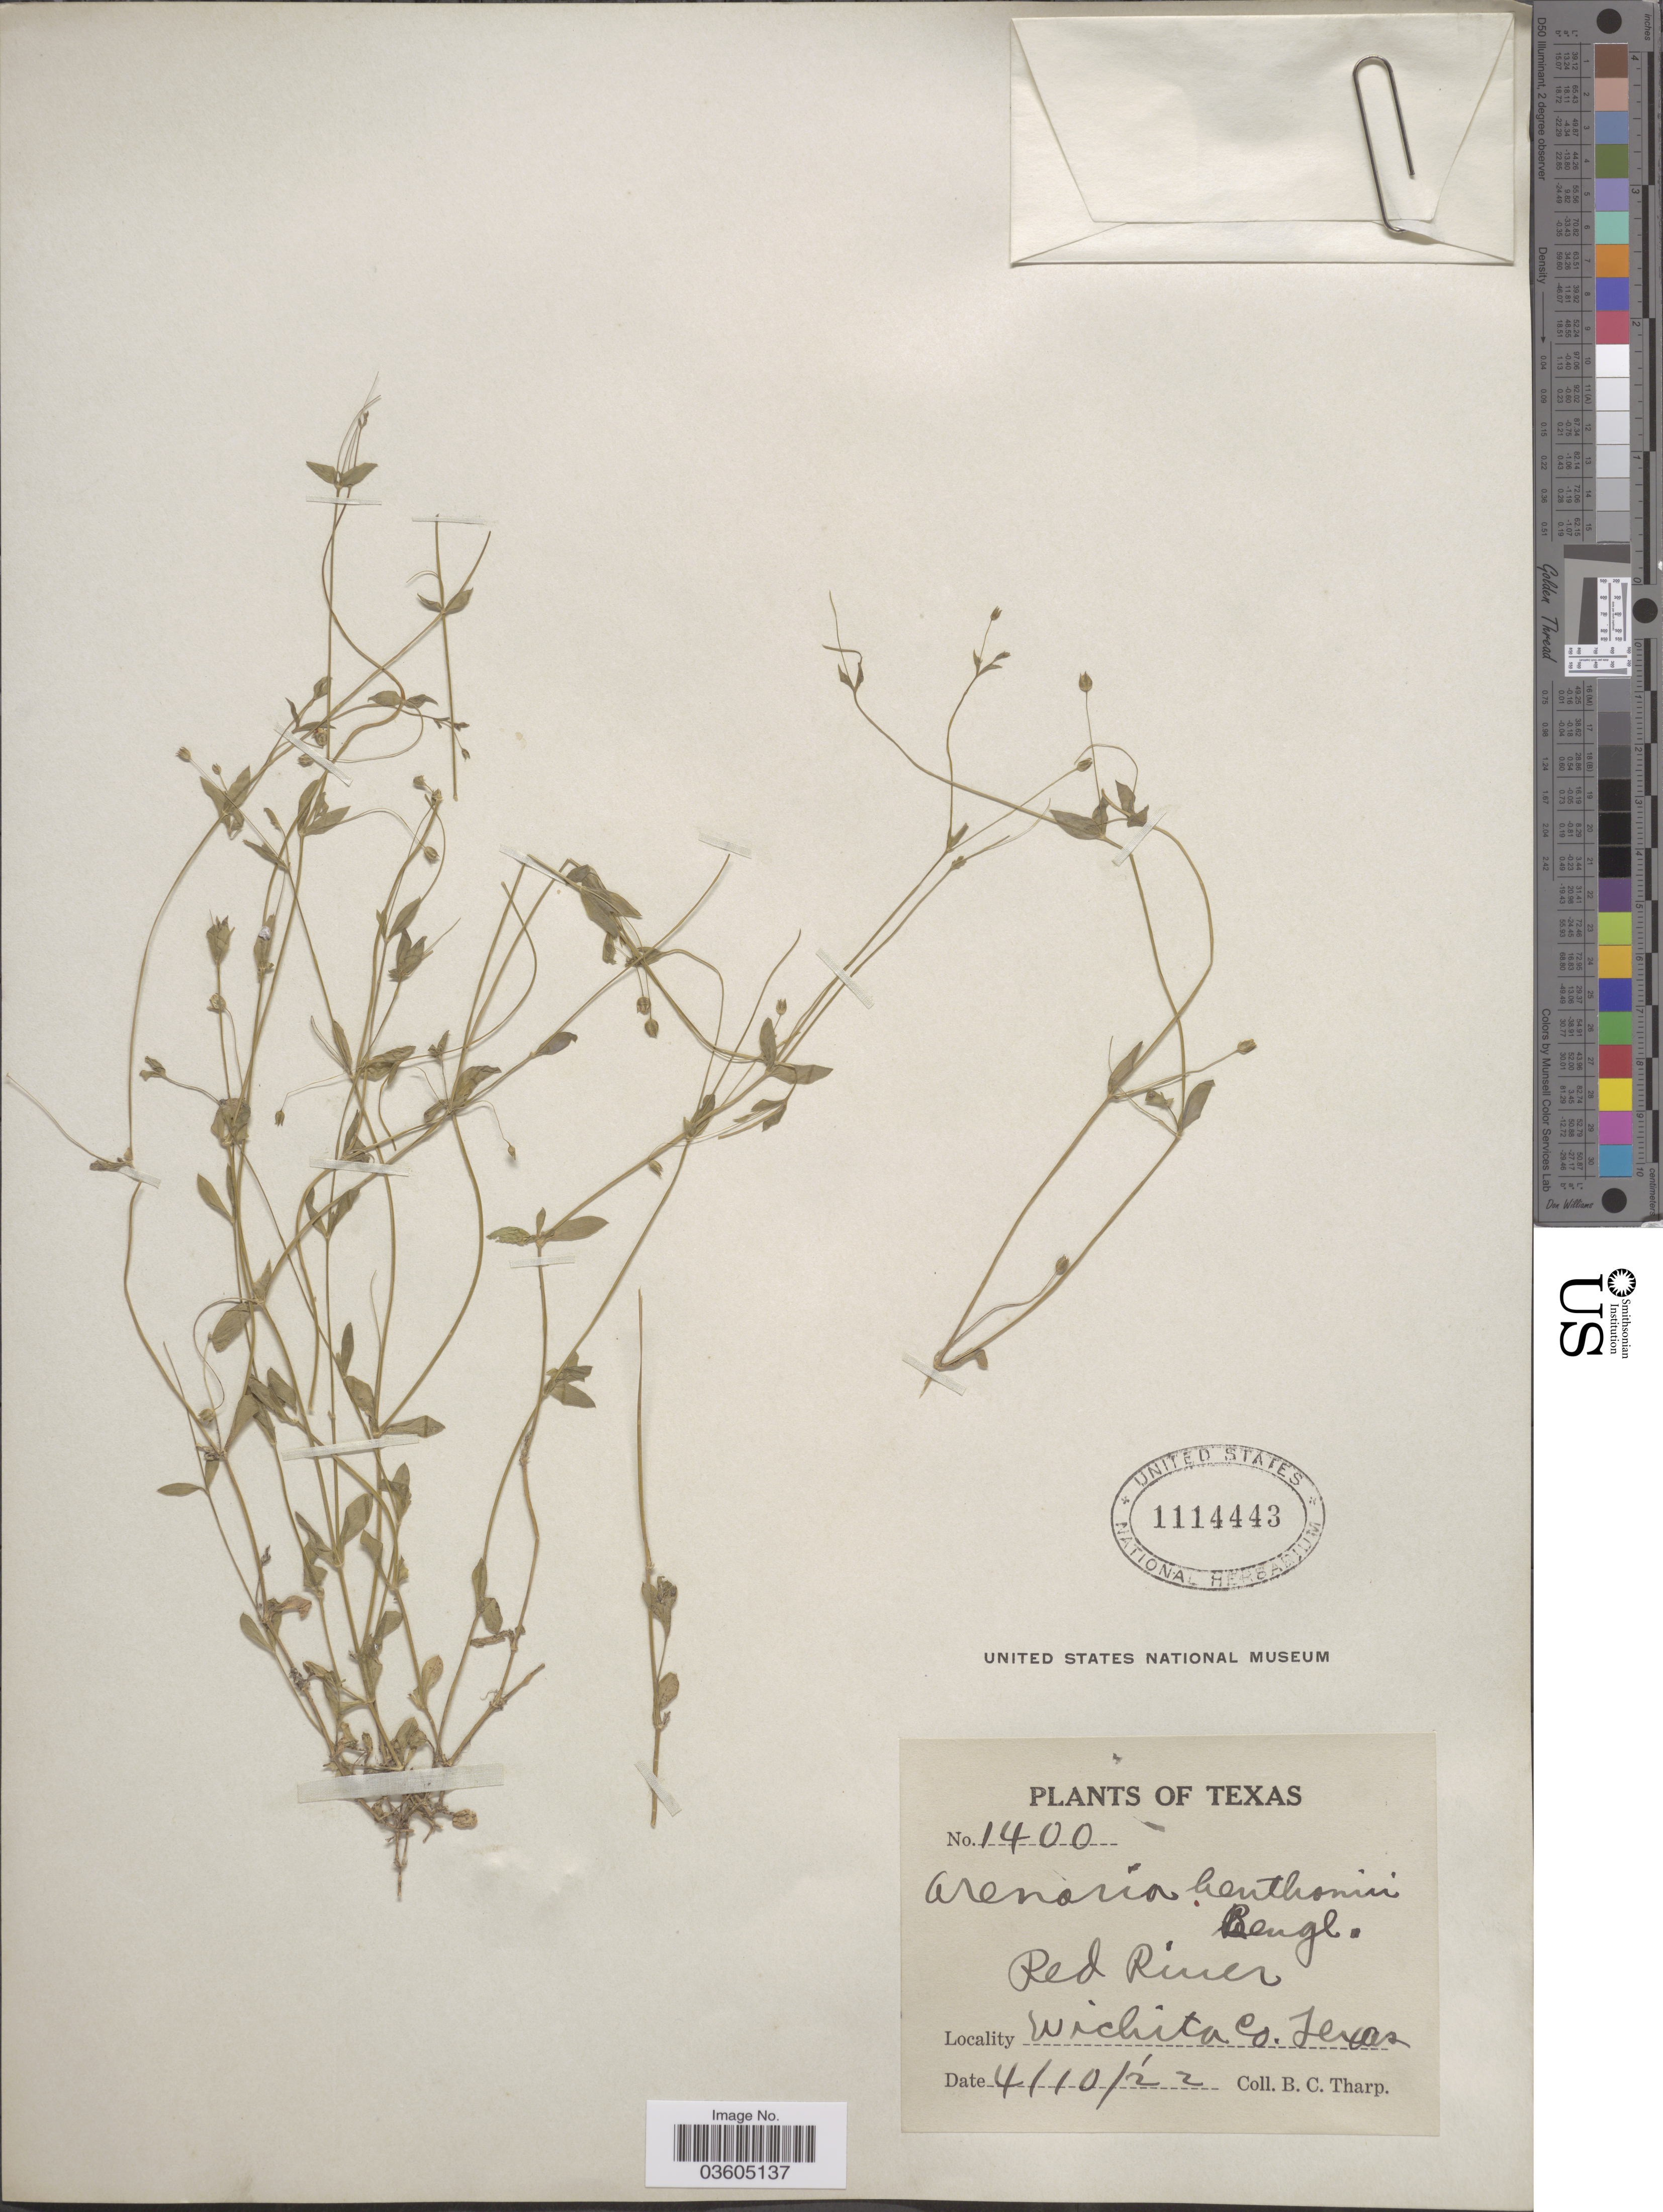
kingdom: Plantae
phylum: Tracheophyta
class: Magnoliopsida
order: Caryophyllales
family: Caryophyllaceae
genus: Arenaria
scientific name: Arenaria benthamii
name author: Fenzl ex Torr. & A. Gray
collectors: B. C. Tharp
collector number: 1400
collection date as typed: Transcribed d/m/y: 10/4/22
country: United States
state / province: Texas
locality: Red River. Wichita Co.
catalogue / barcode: US 1114443